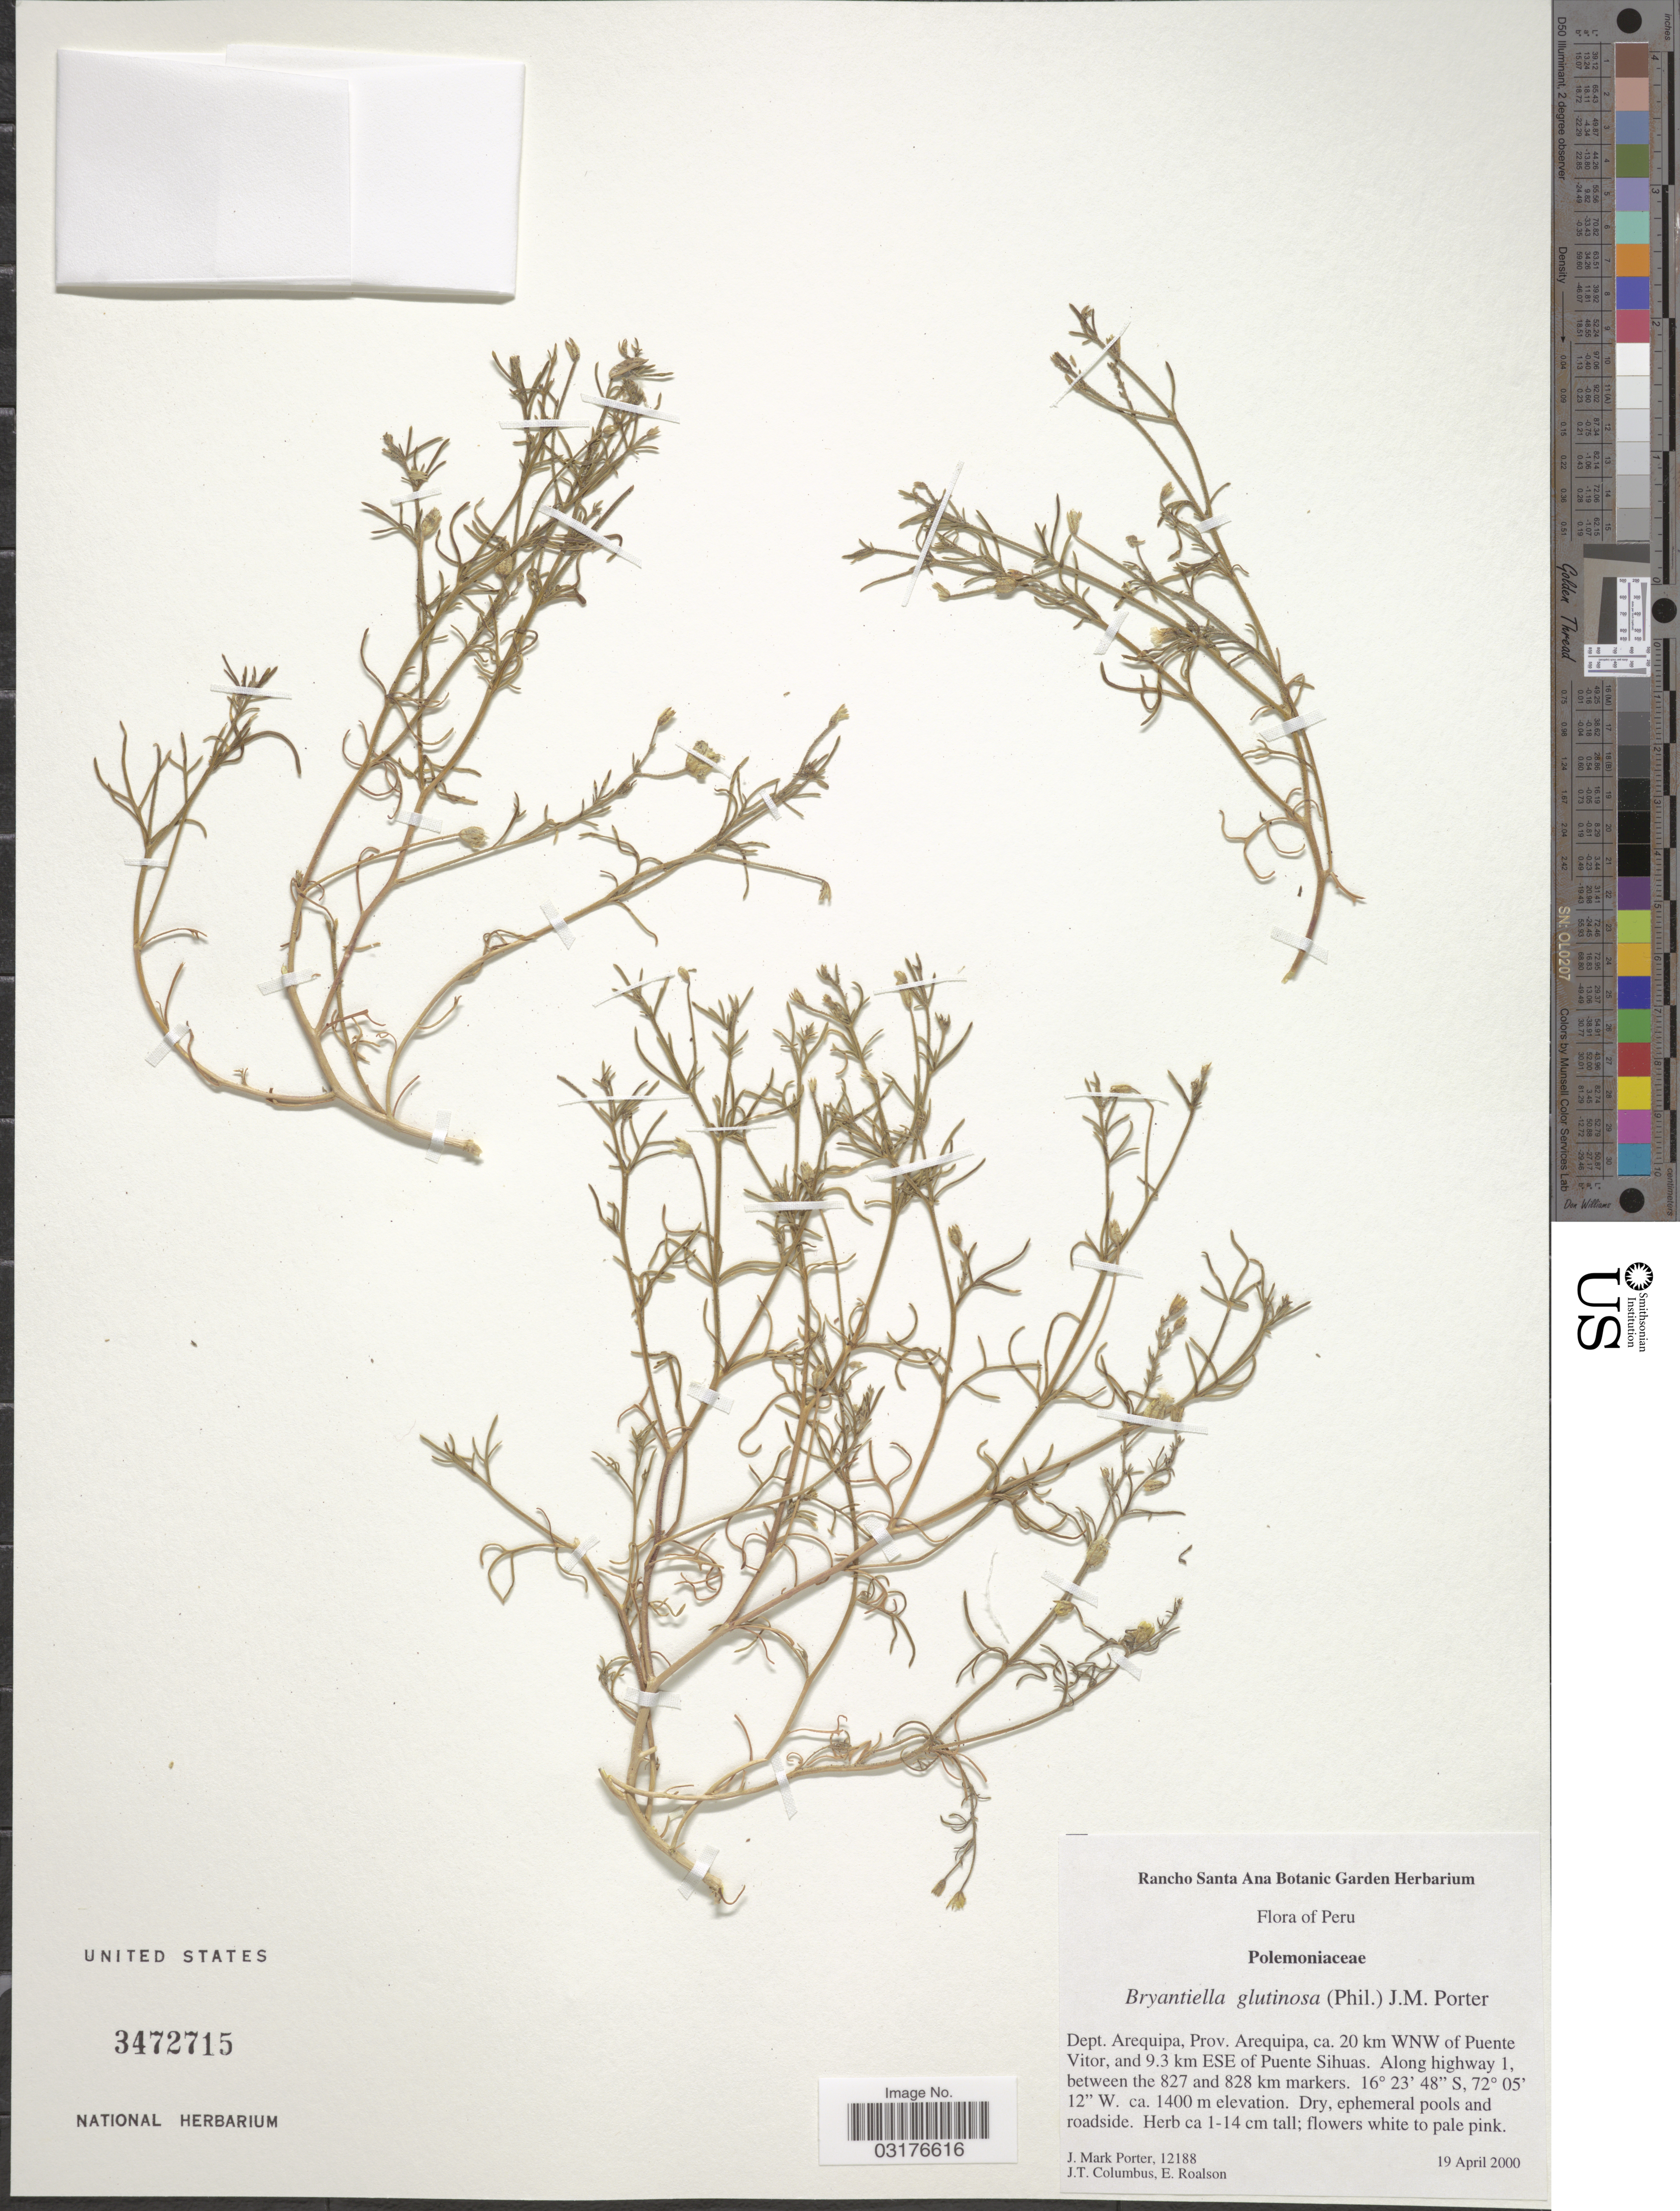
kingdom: Plantae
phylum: Tracheophyta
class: Magnoliopsida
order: Ericales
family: Polemoniaceae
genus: Dayia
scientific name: Dayia glutinosa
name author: (Phil.) J.M. Porter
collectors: J. M. Porter, J. T. Columbus & E. H. Roalson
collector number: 12188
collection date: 2000-04-19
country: Peru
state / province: Arequipa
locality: Dept. Arequipa, ca. 20 km WNW of Puente Vitor, and 9.3 km ESE of Puente Sihuas. Along highway 1, between the 827 and 828 km markers.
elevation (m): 1400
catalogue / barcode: US 3472715